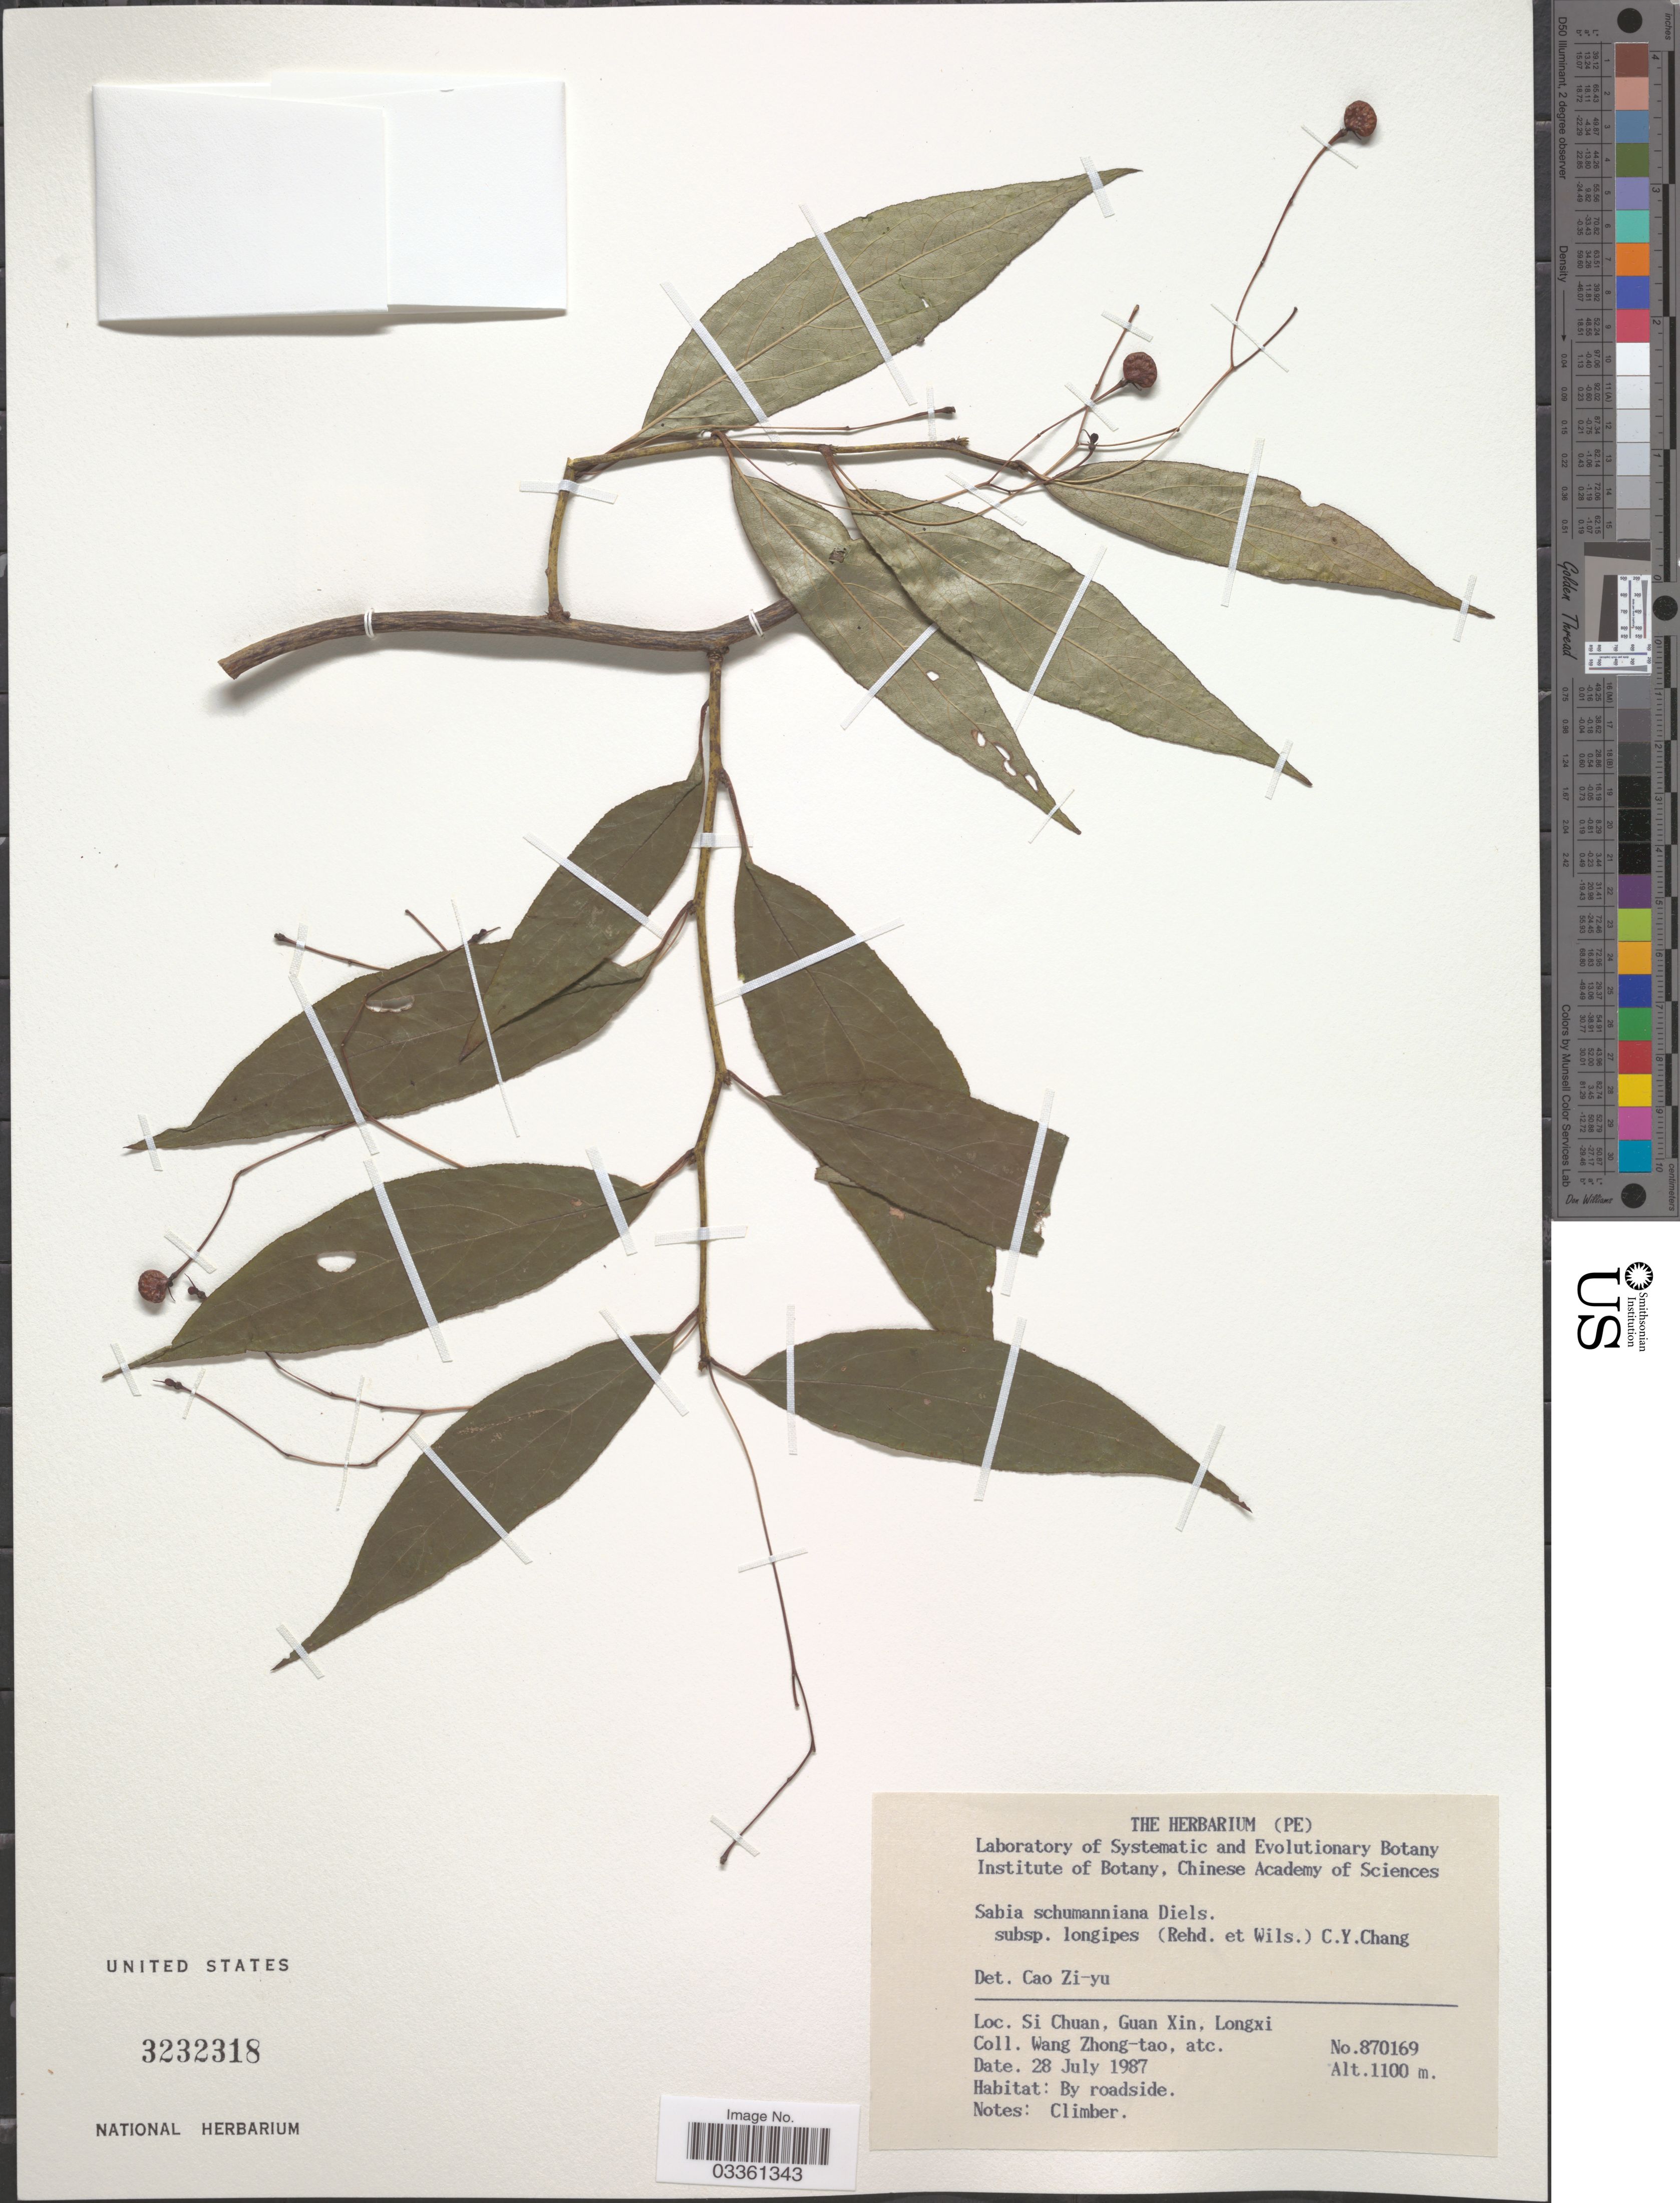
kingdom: Plantae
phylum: Tracheophyta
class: Magnoliopsida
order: Proteales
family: Sabiaceae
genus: Sabia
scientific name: Sabia schumanniana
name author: Diels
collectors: W. Zhong-Tao & et al.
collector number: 870169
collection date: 1987-07-28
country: China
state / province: Sichuan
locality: Si Chuan, Guan Xin, Longxi.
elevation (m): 1100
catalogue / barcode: US 3232318